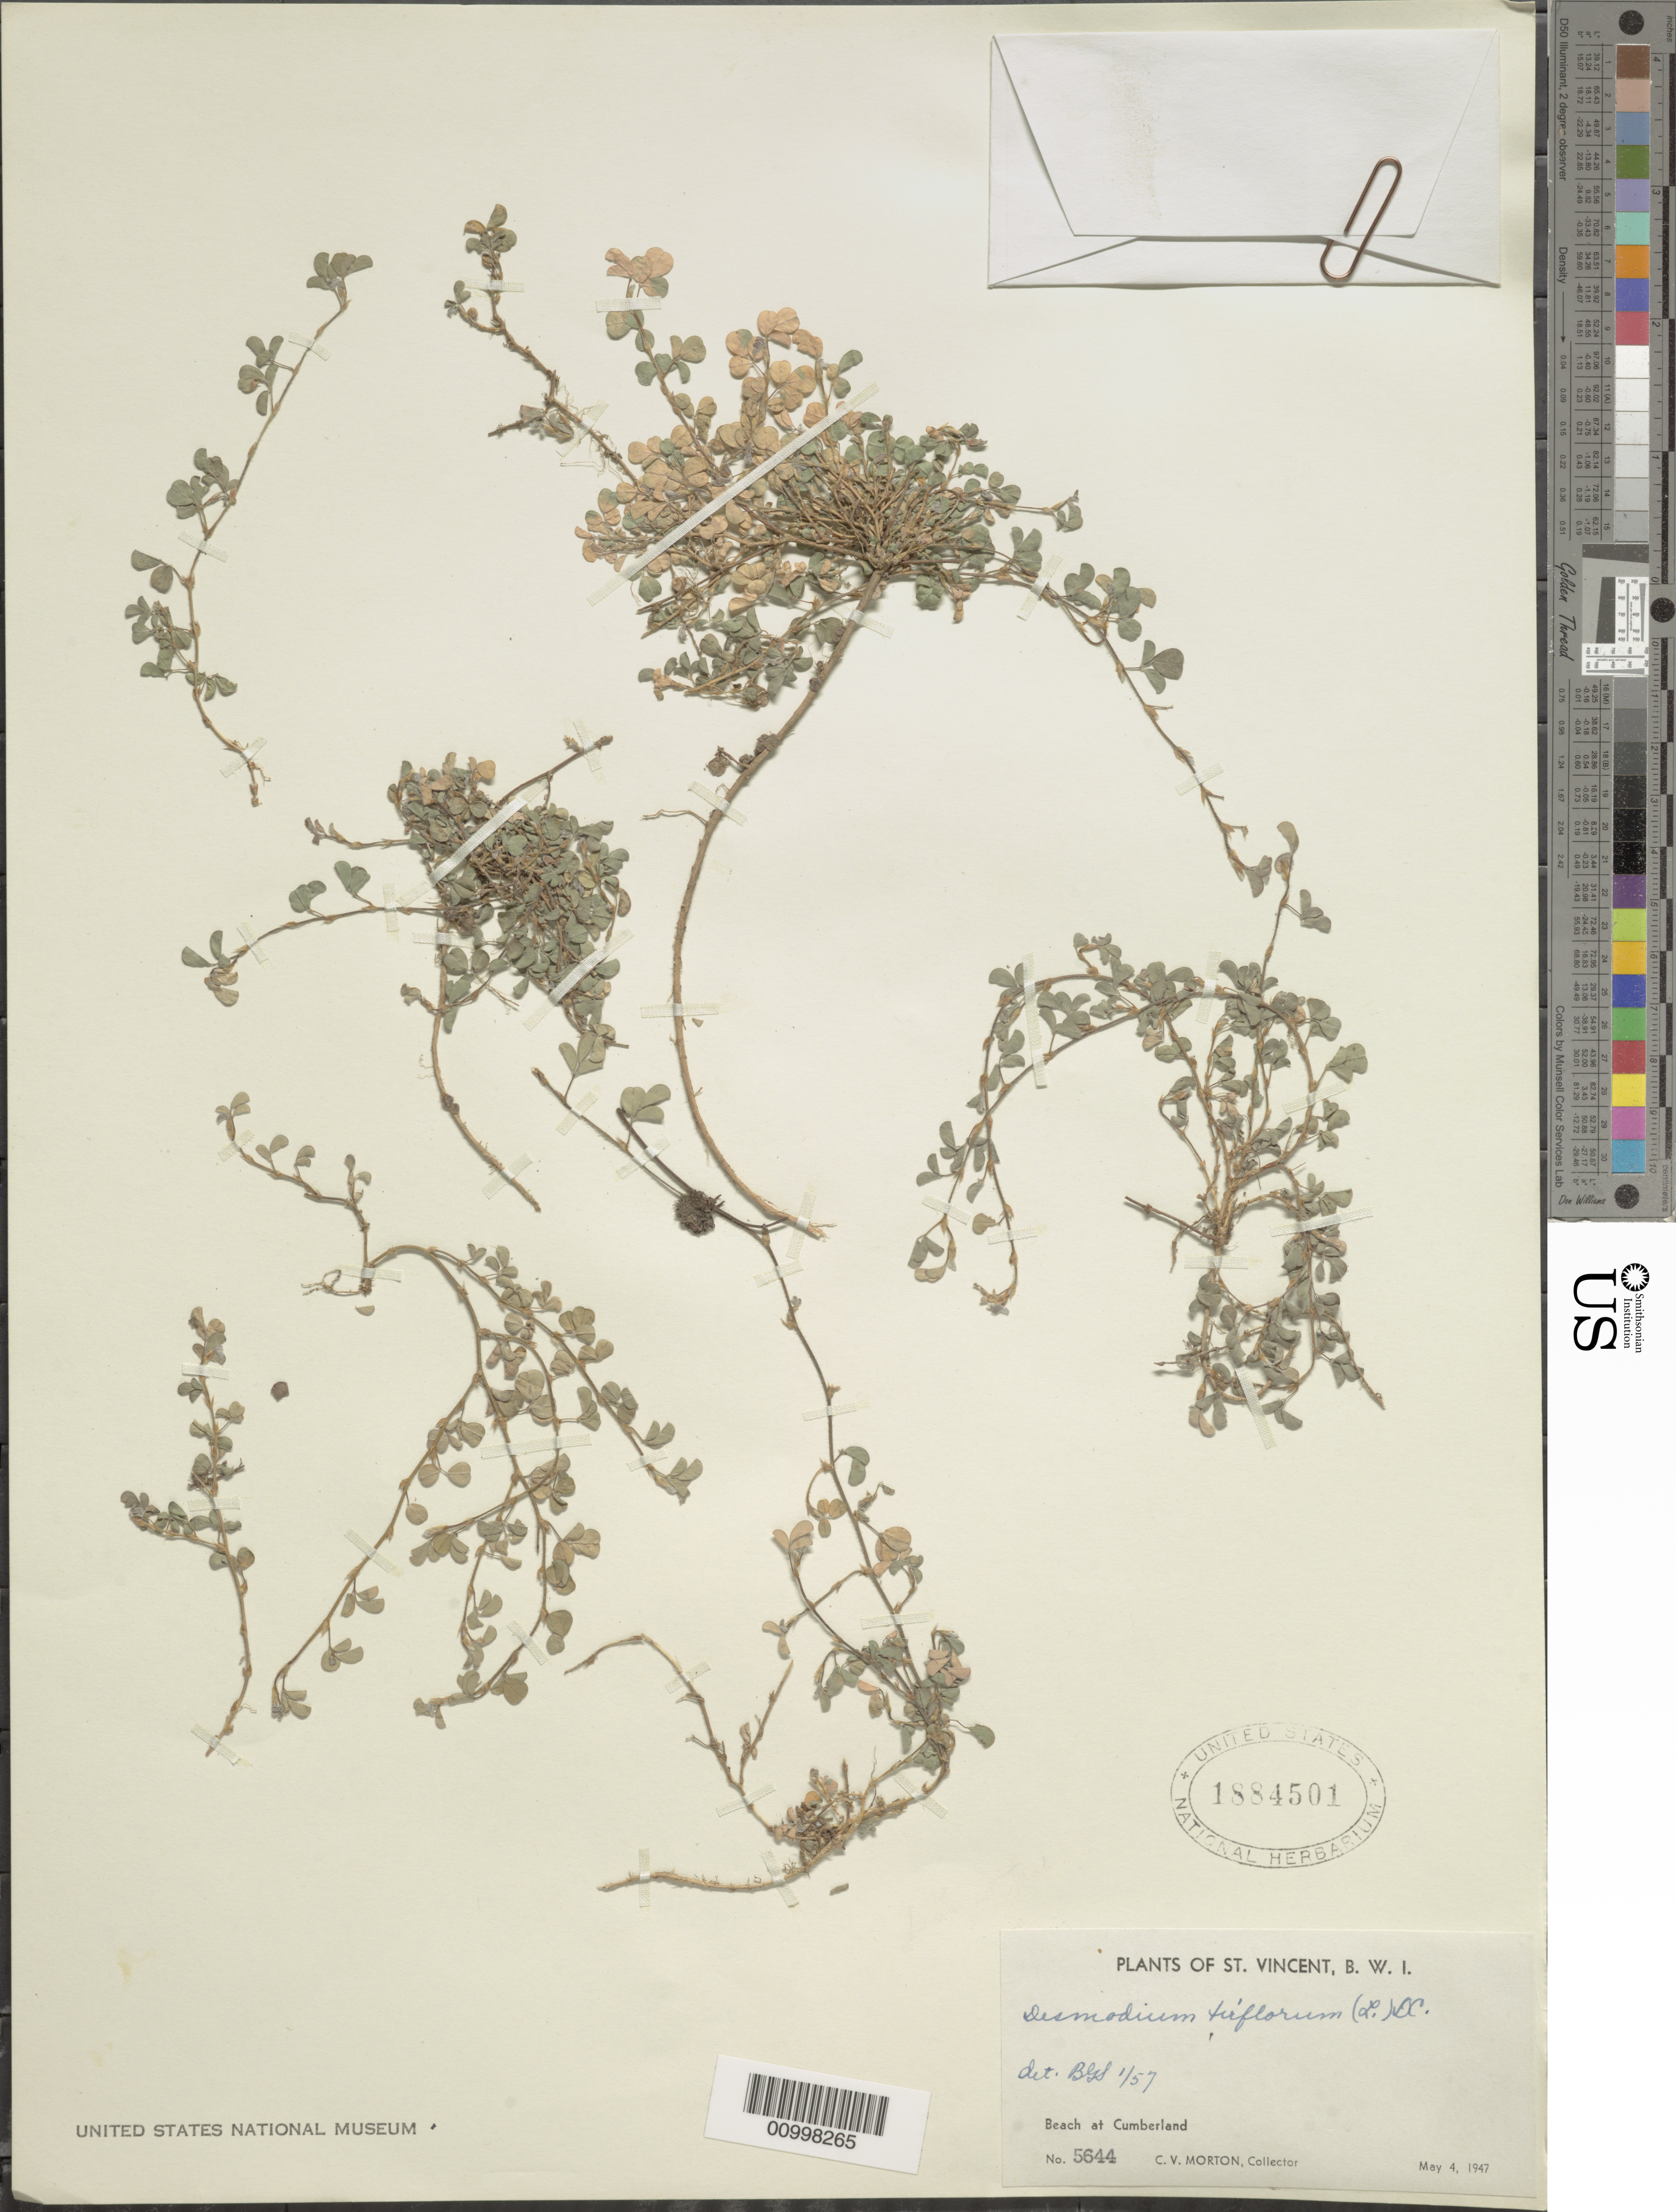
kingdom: Plantae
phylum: Tracheophyta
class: Magnoliopsida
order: Fabales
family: Fabaceae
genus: Grona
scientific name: Grona triflora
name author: (L.) H. Ohashi & K. Ohashi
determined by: Strong, Mark T., (BOT), Smithsonian Institution - National Museum of Natural History (UNITED STATES)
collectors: C. V. Morton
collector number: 5644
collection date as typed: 04 Mar 1947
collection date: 1947-03-04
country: St. Vincent - Grenadines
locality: Beach at Cumberland.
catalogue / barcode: US 1884501